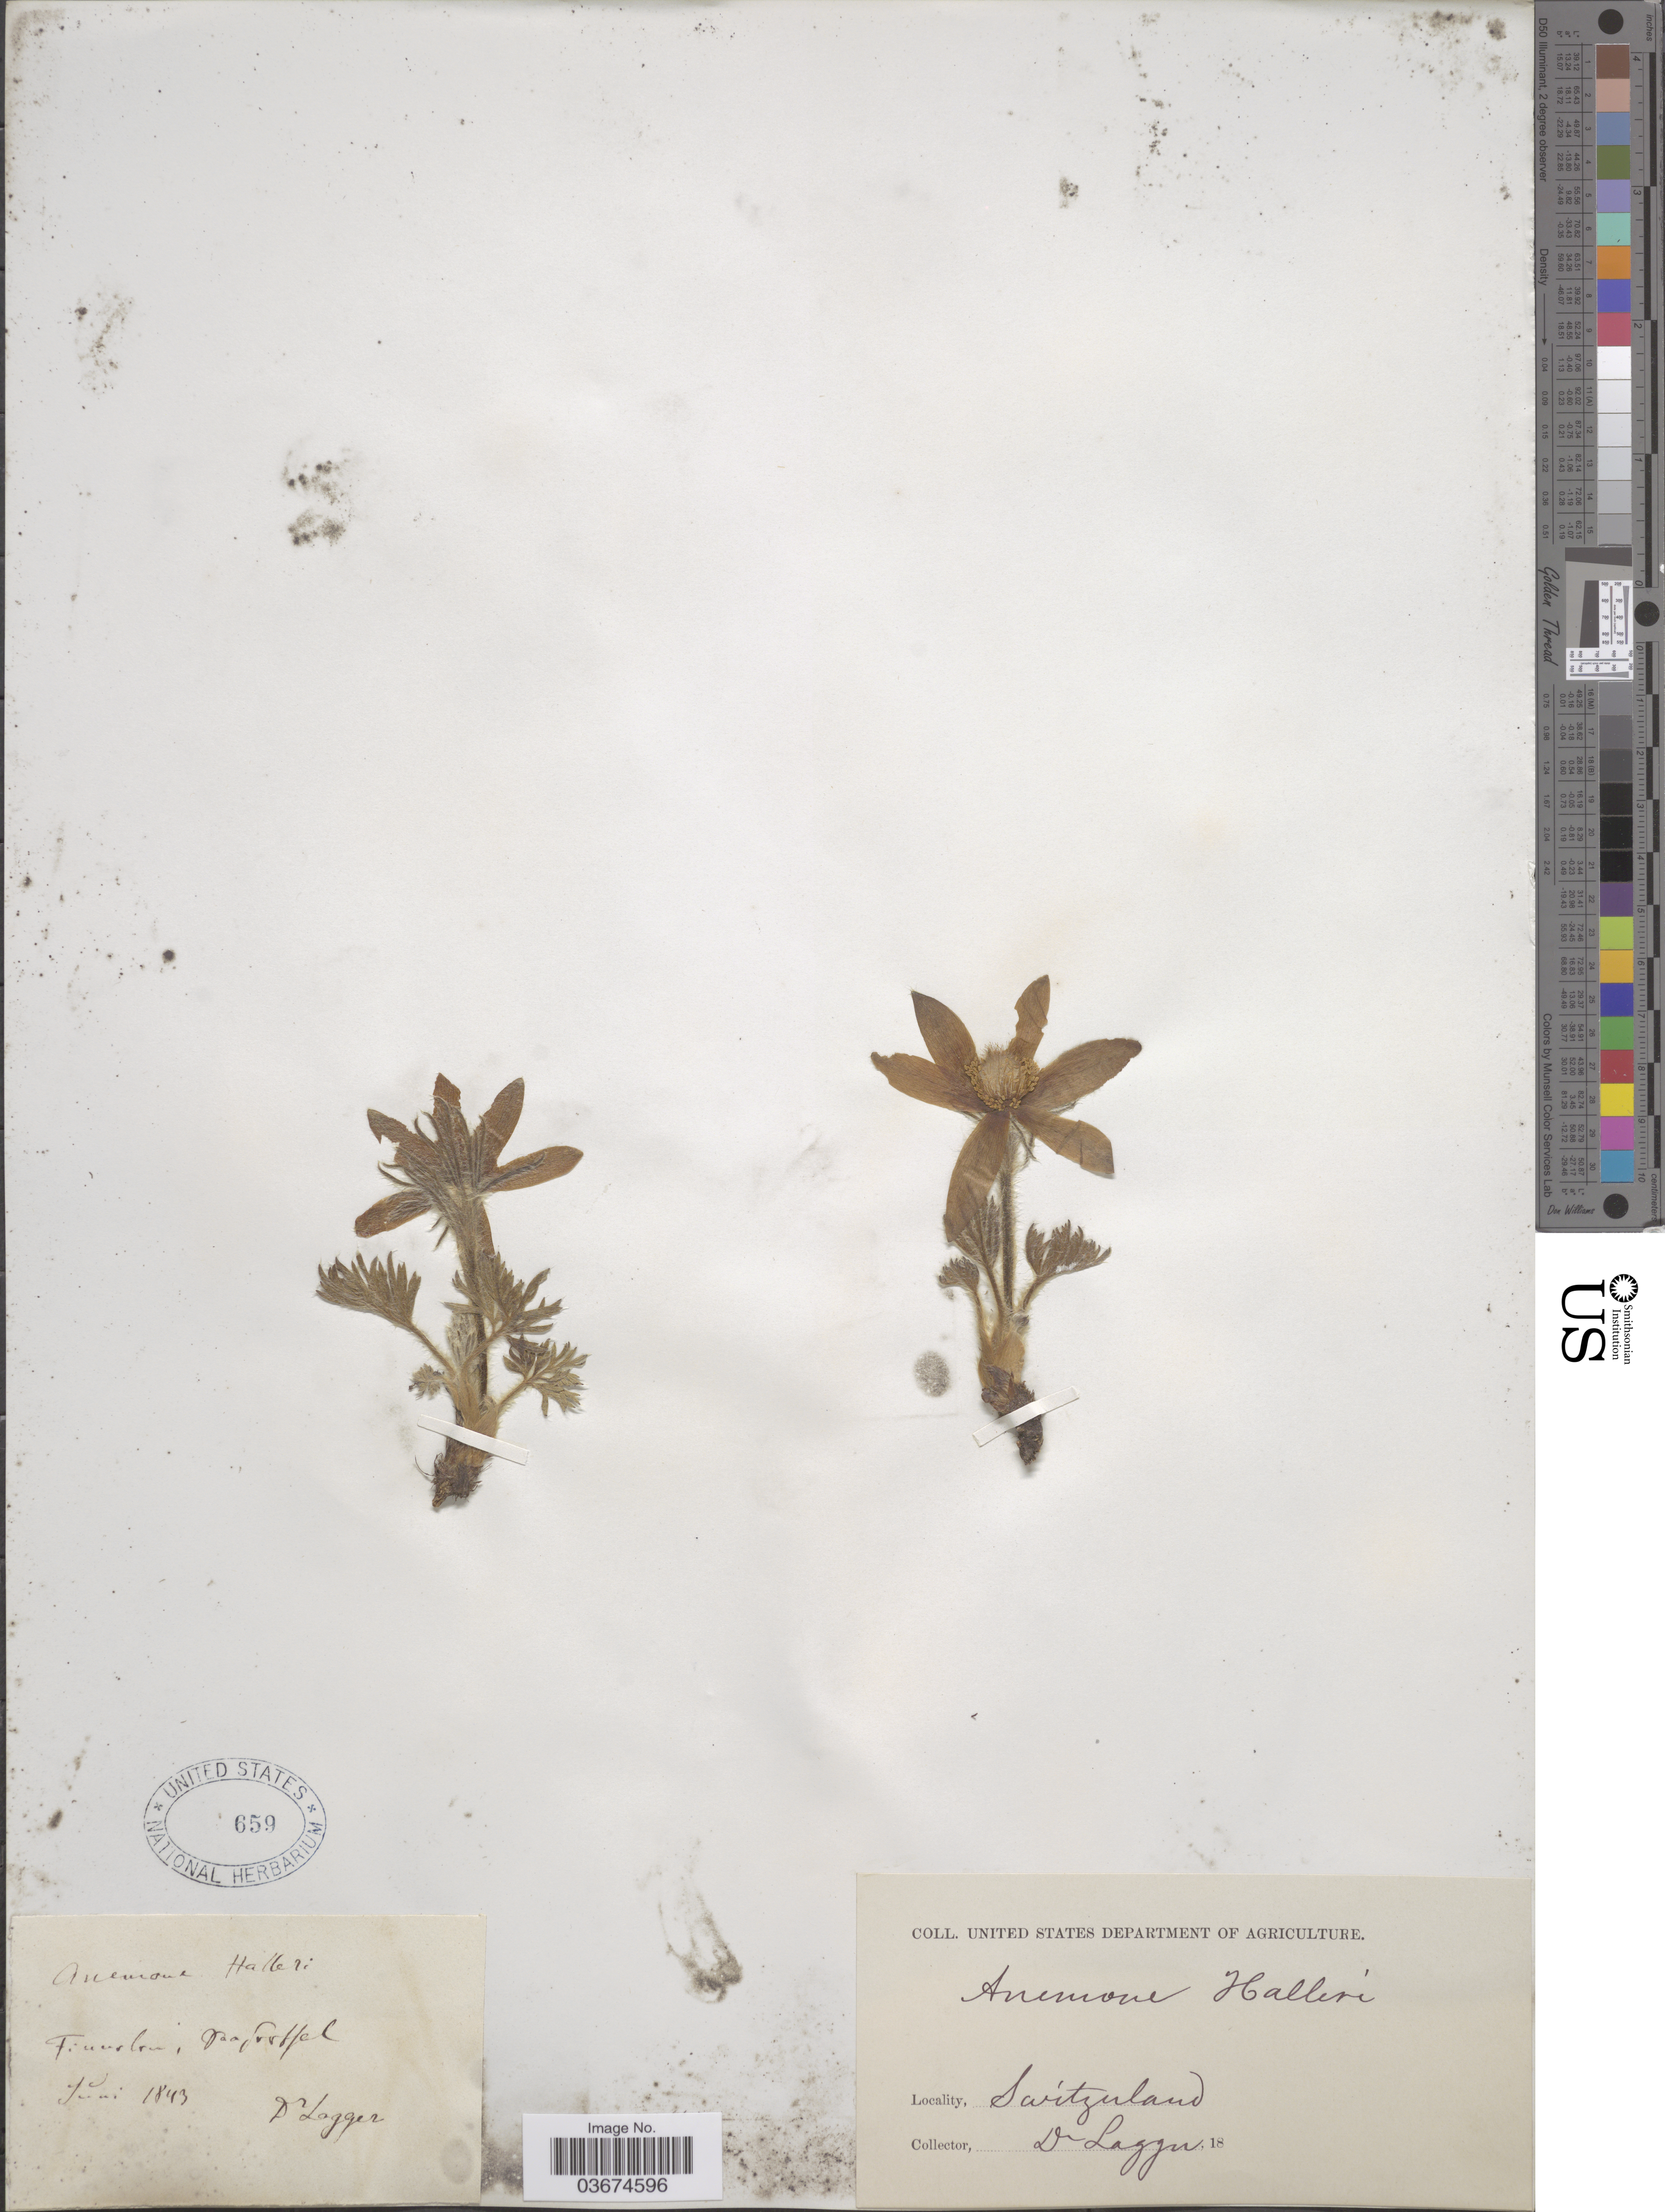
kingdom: Plantae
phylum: Tracheophyta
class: Magnoliopsida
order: Ranunculales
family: Ranunculaceae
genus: Pulsatilla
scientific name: Pulsatilla halleri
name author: (All.) Willd.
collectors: F. J. Lagger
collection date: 1843-06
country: Switzerland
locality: Finnolon, Rafooffel. [interpreted]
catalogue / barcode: US 659